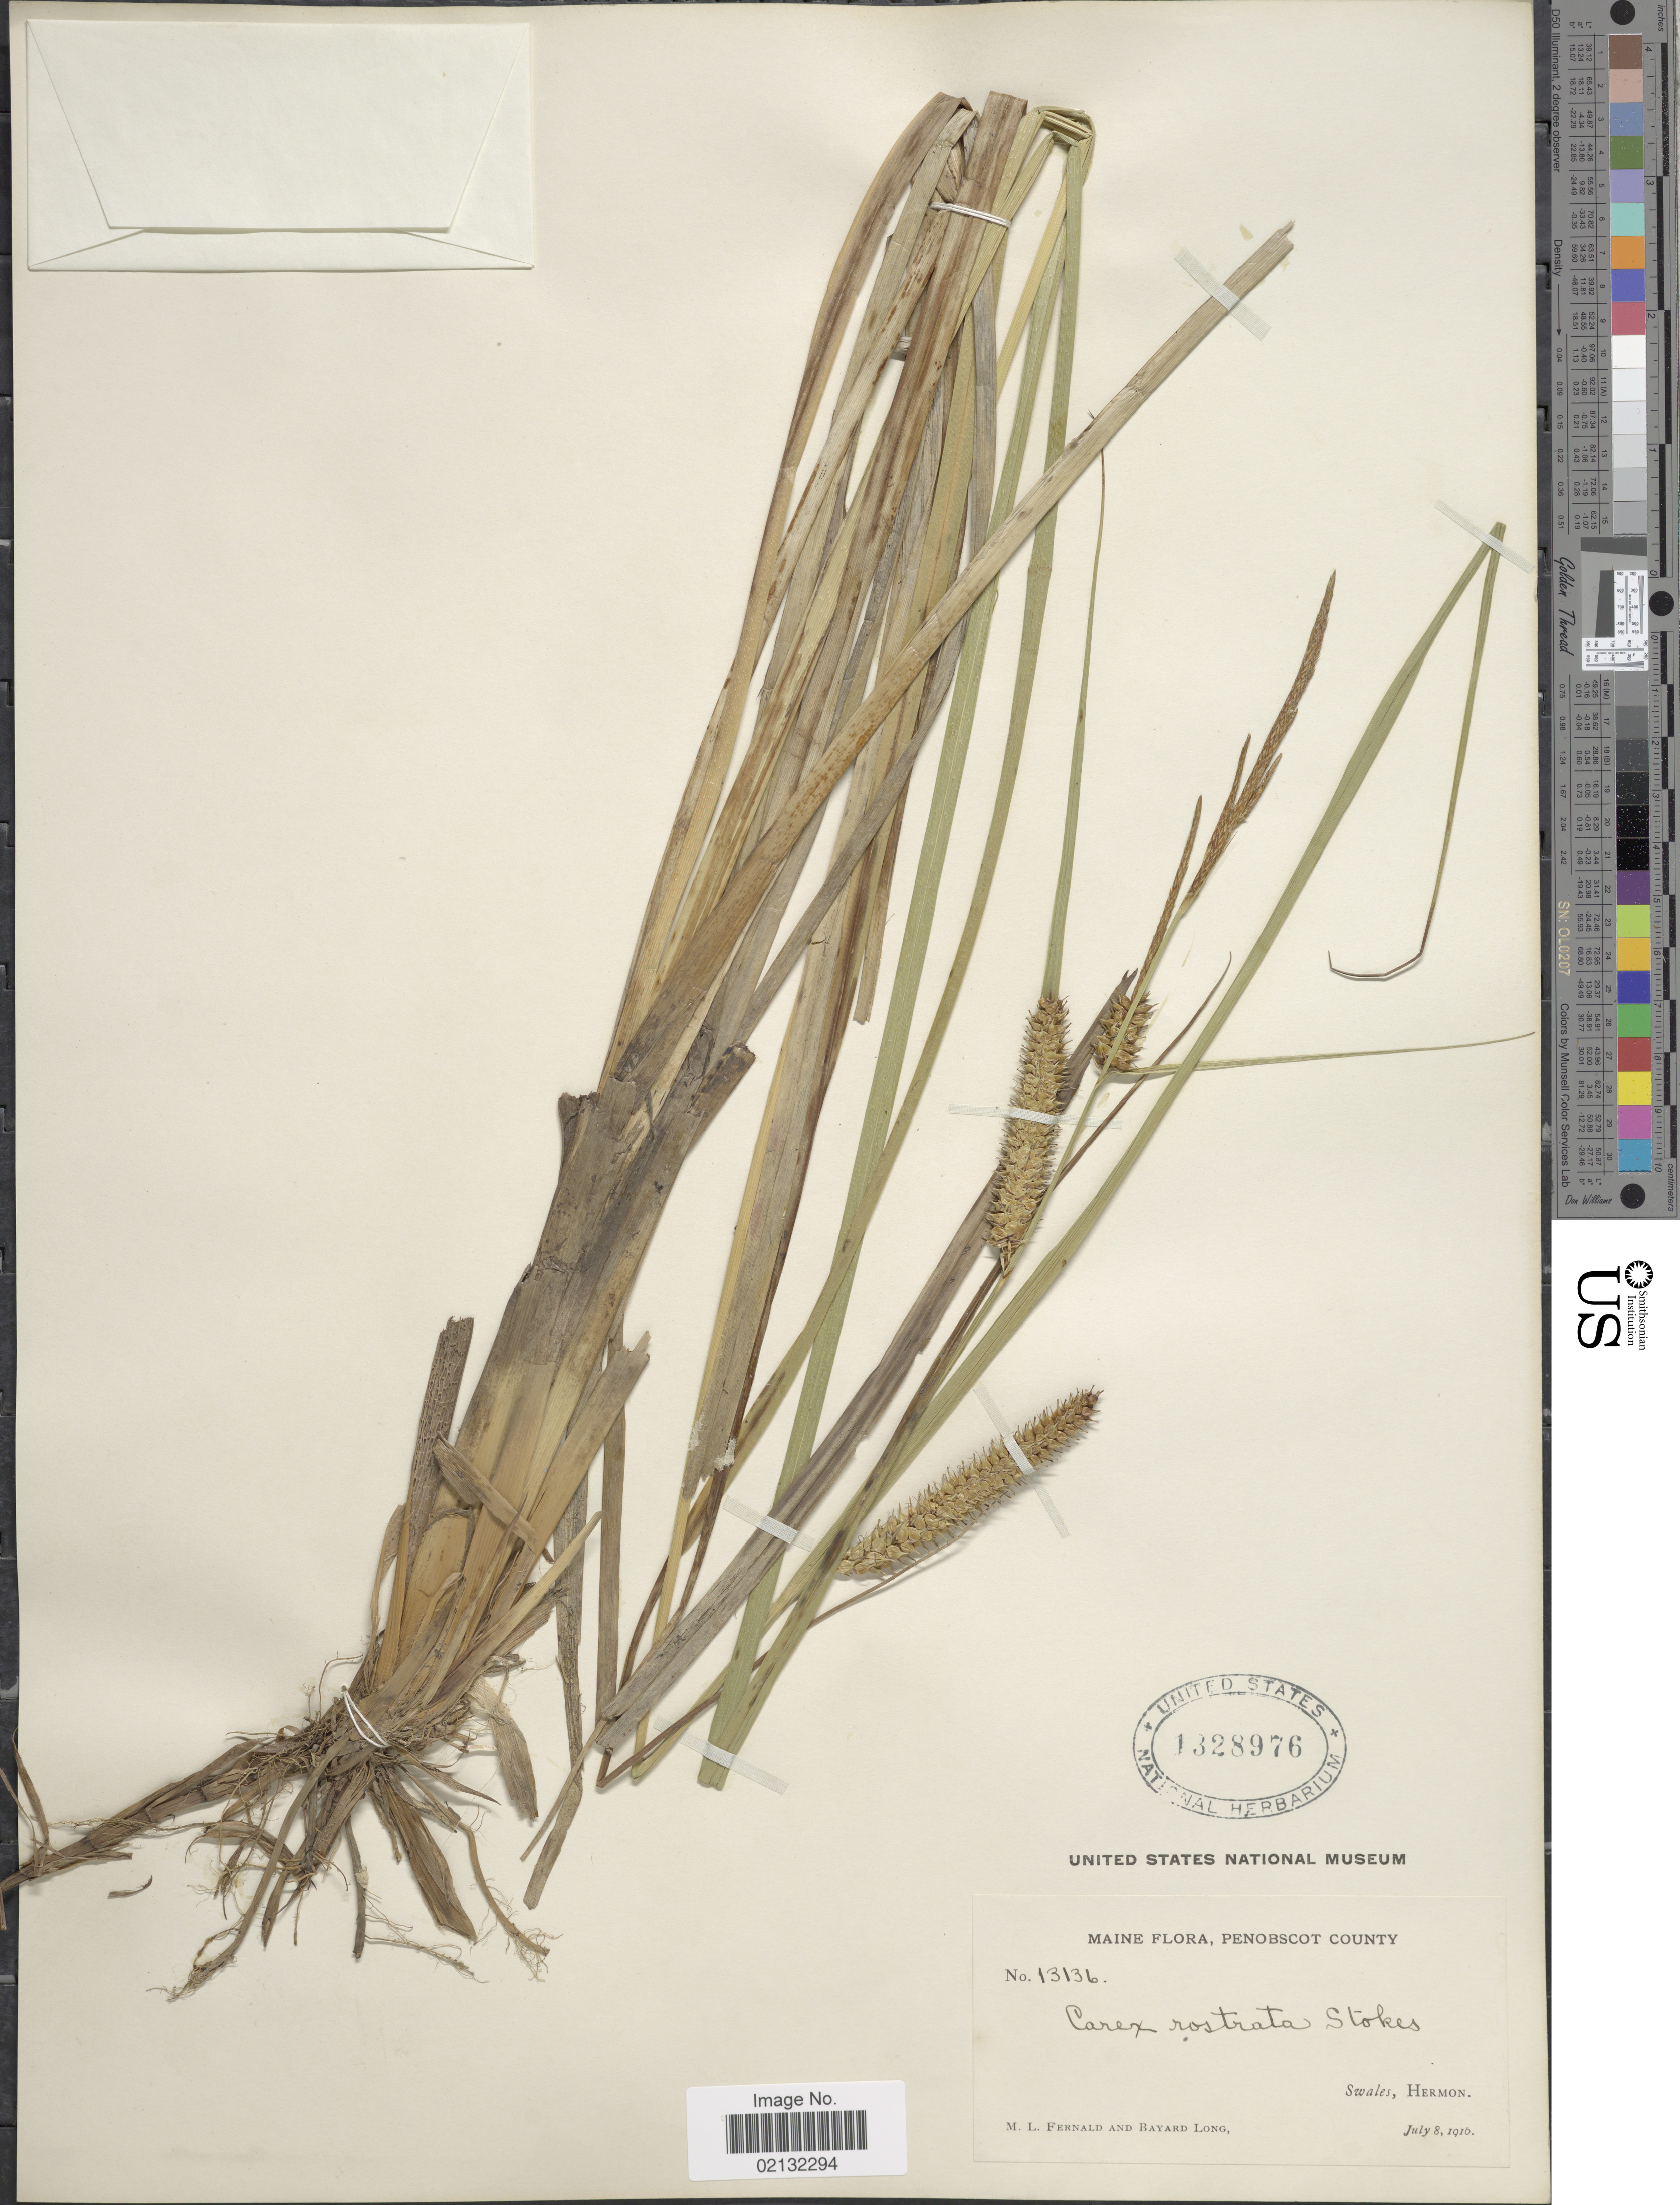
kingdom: Plantae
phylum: Tracheophyta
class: Liliopsida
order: Poales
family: Cyperaceae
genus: Carex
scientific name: Carex rostrata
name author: Stokes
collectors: M. L. Fernald & B. Long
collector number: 13136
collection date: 1916-07-08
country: United States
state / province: Maine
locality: Penobscot County, Swales, Hermon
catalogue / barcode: US 1328976